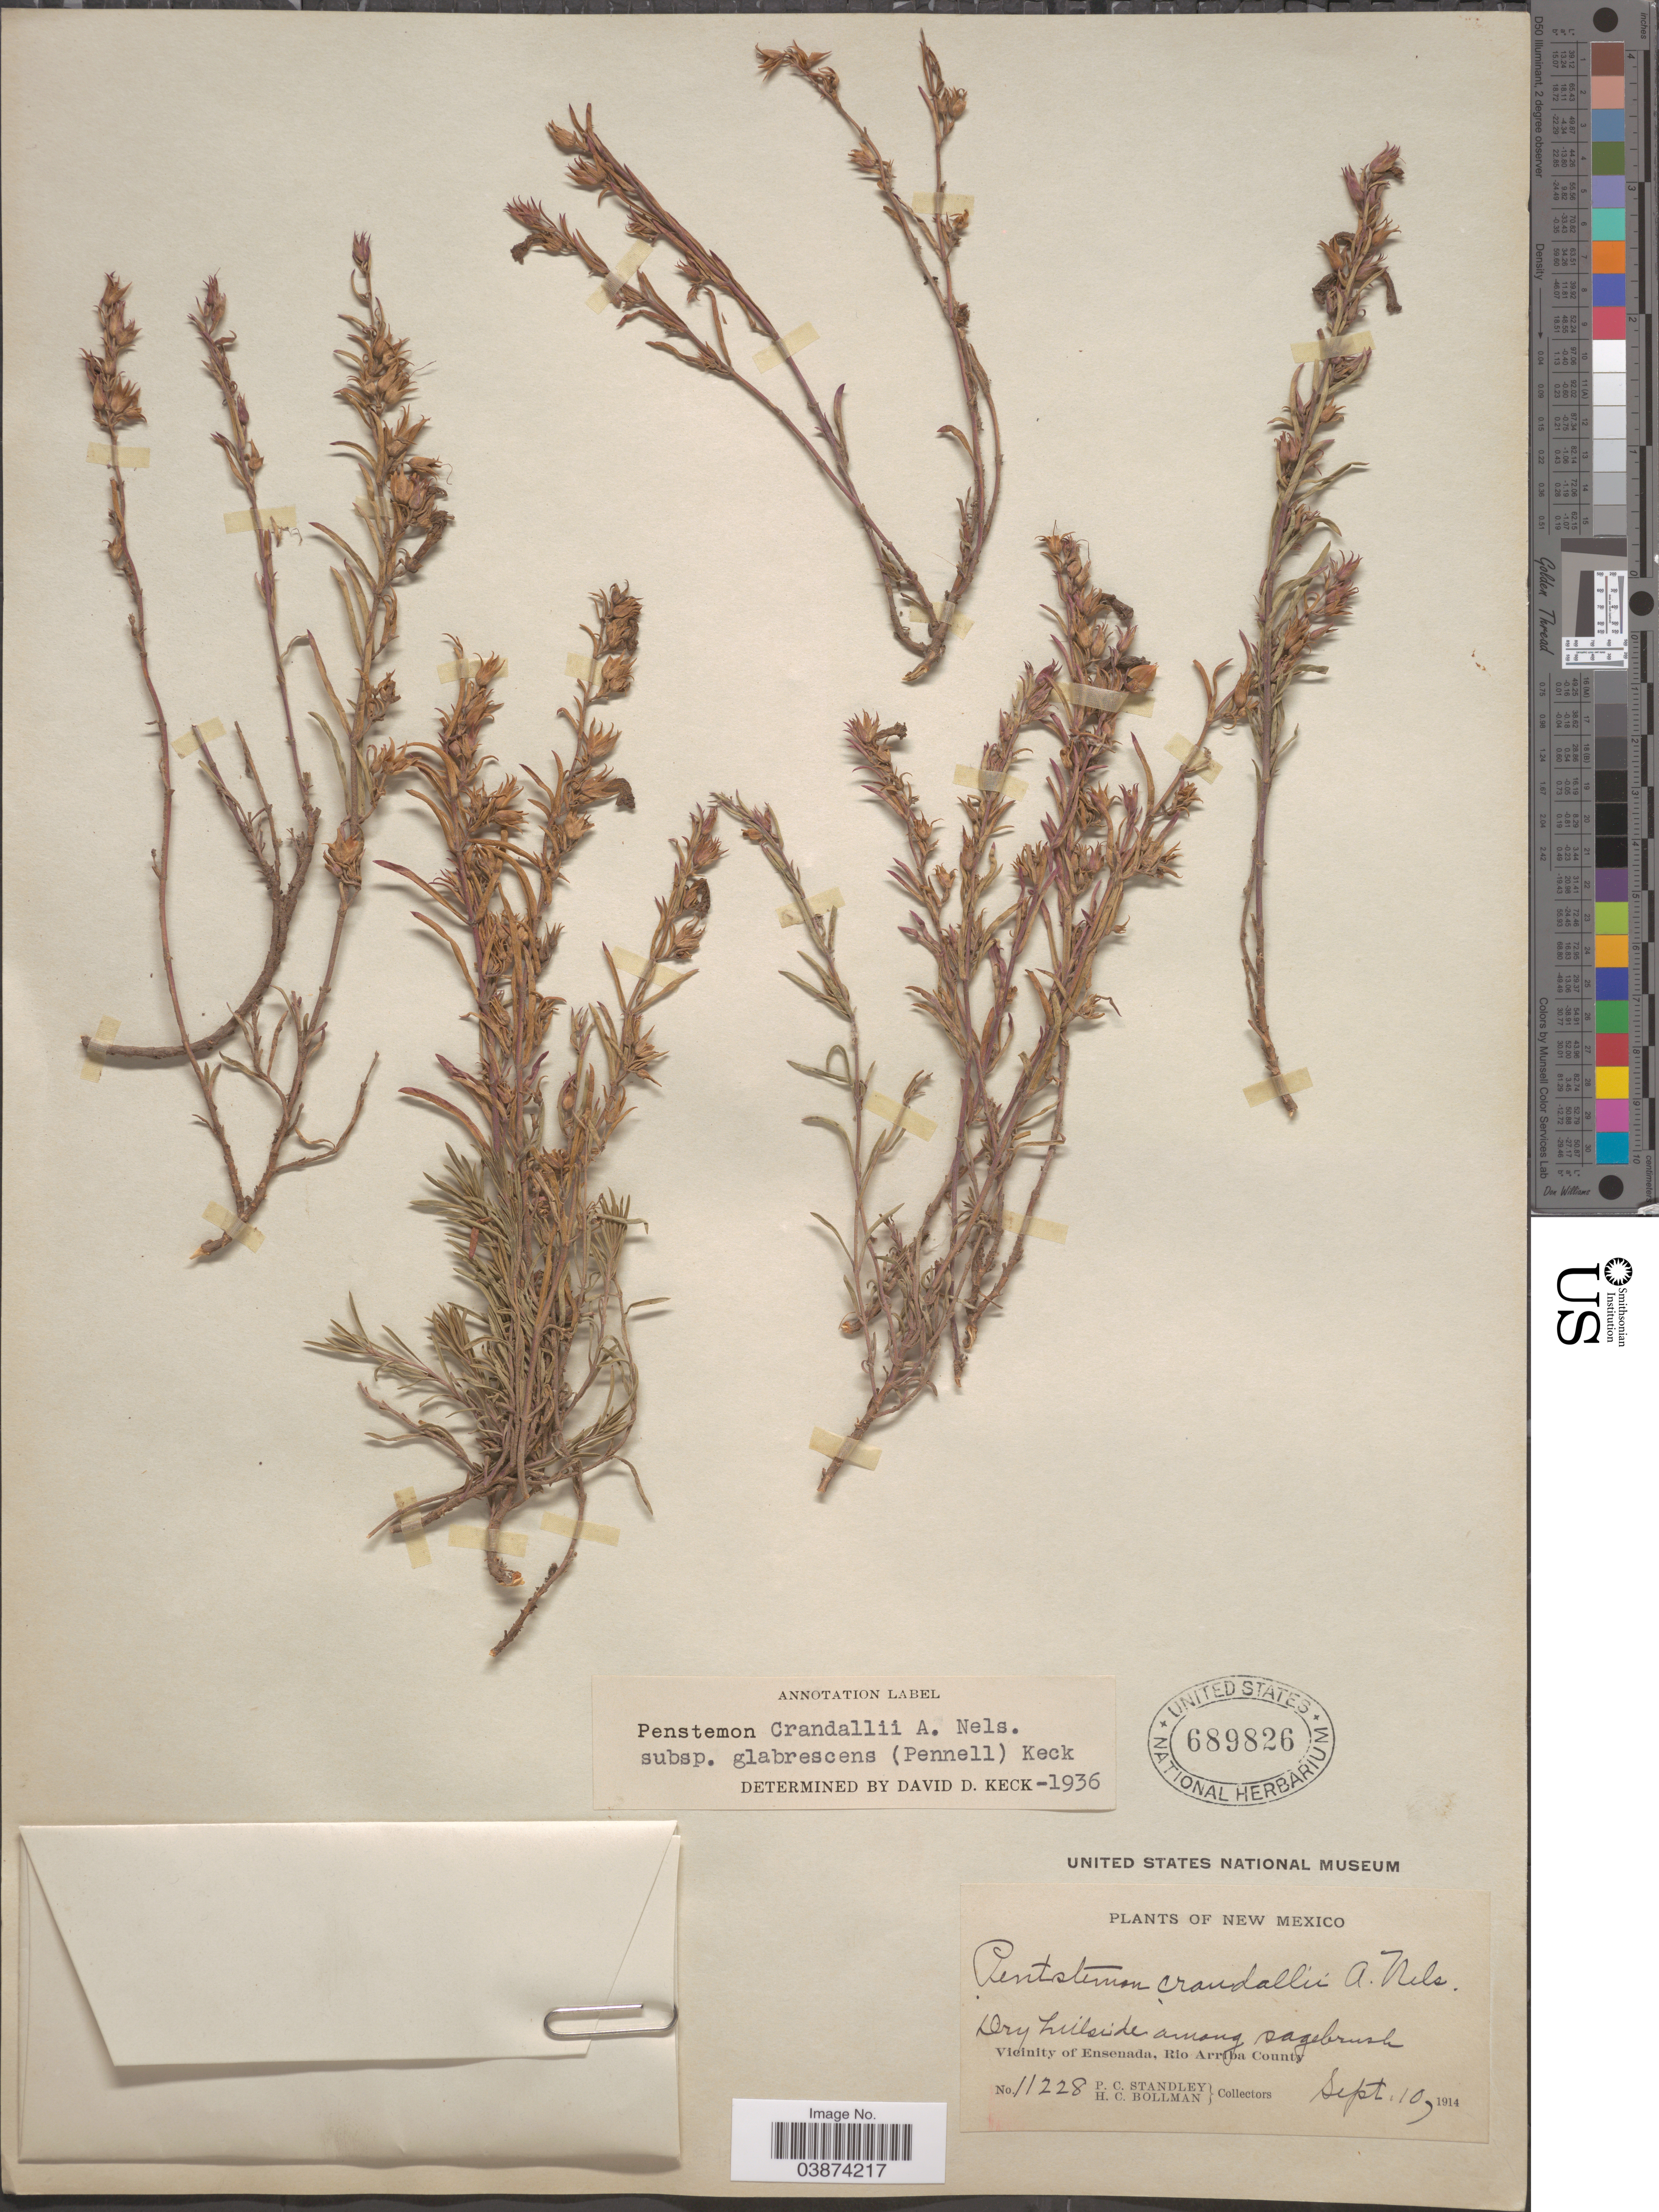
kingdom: Plantae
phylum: Tracheophyta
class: Magnoliopsida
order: Lamiales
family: Plantaginaceae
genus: Penstemon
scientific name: Penstemon crandallii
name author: A. Nelson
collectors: P. C. Standley & H. C. Bollman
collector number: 11228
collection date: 1914-09-10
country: United States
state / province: New Mexico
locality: Vicinity of Ensenada, Rio Arriba County.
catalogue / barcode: US 689826